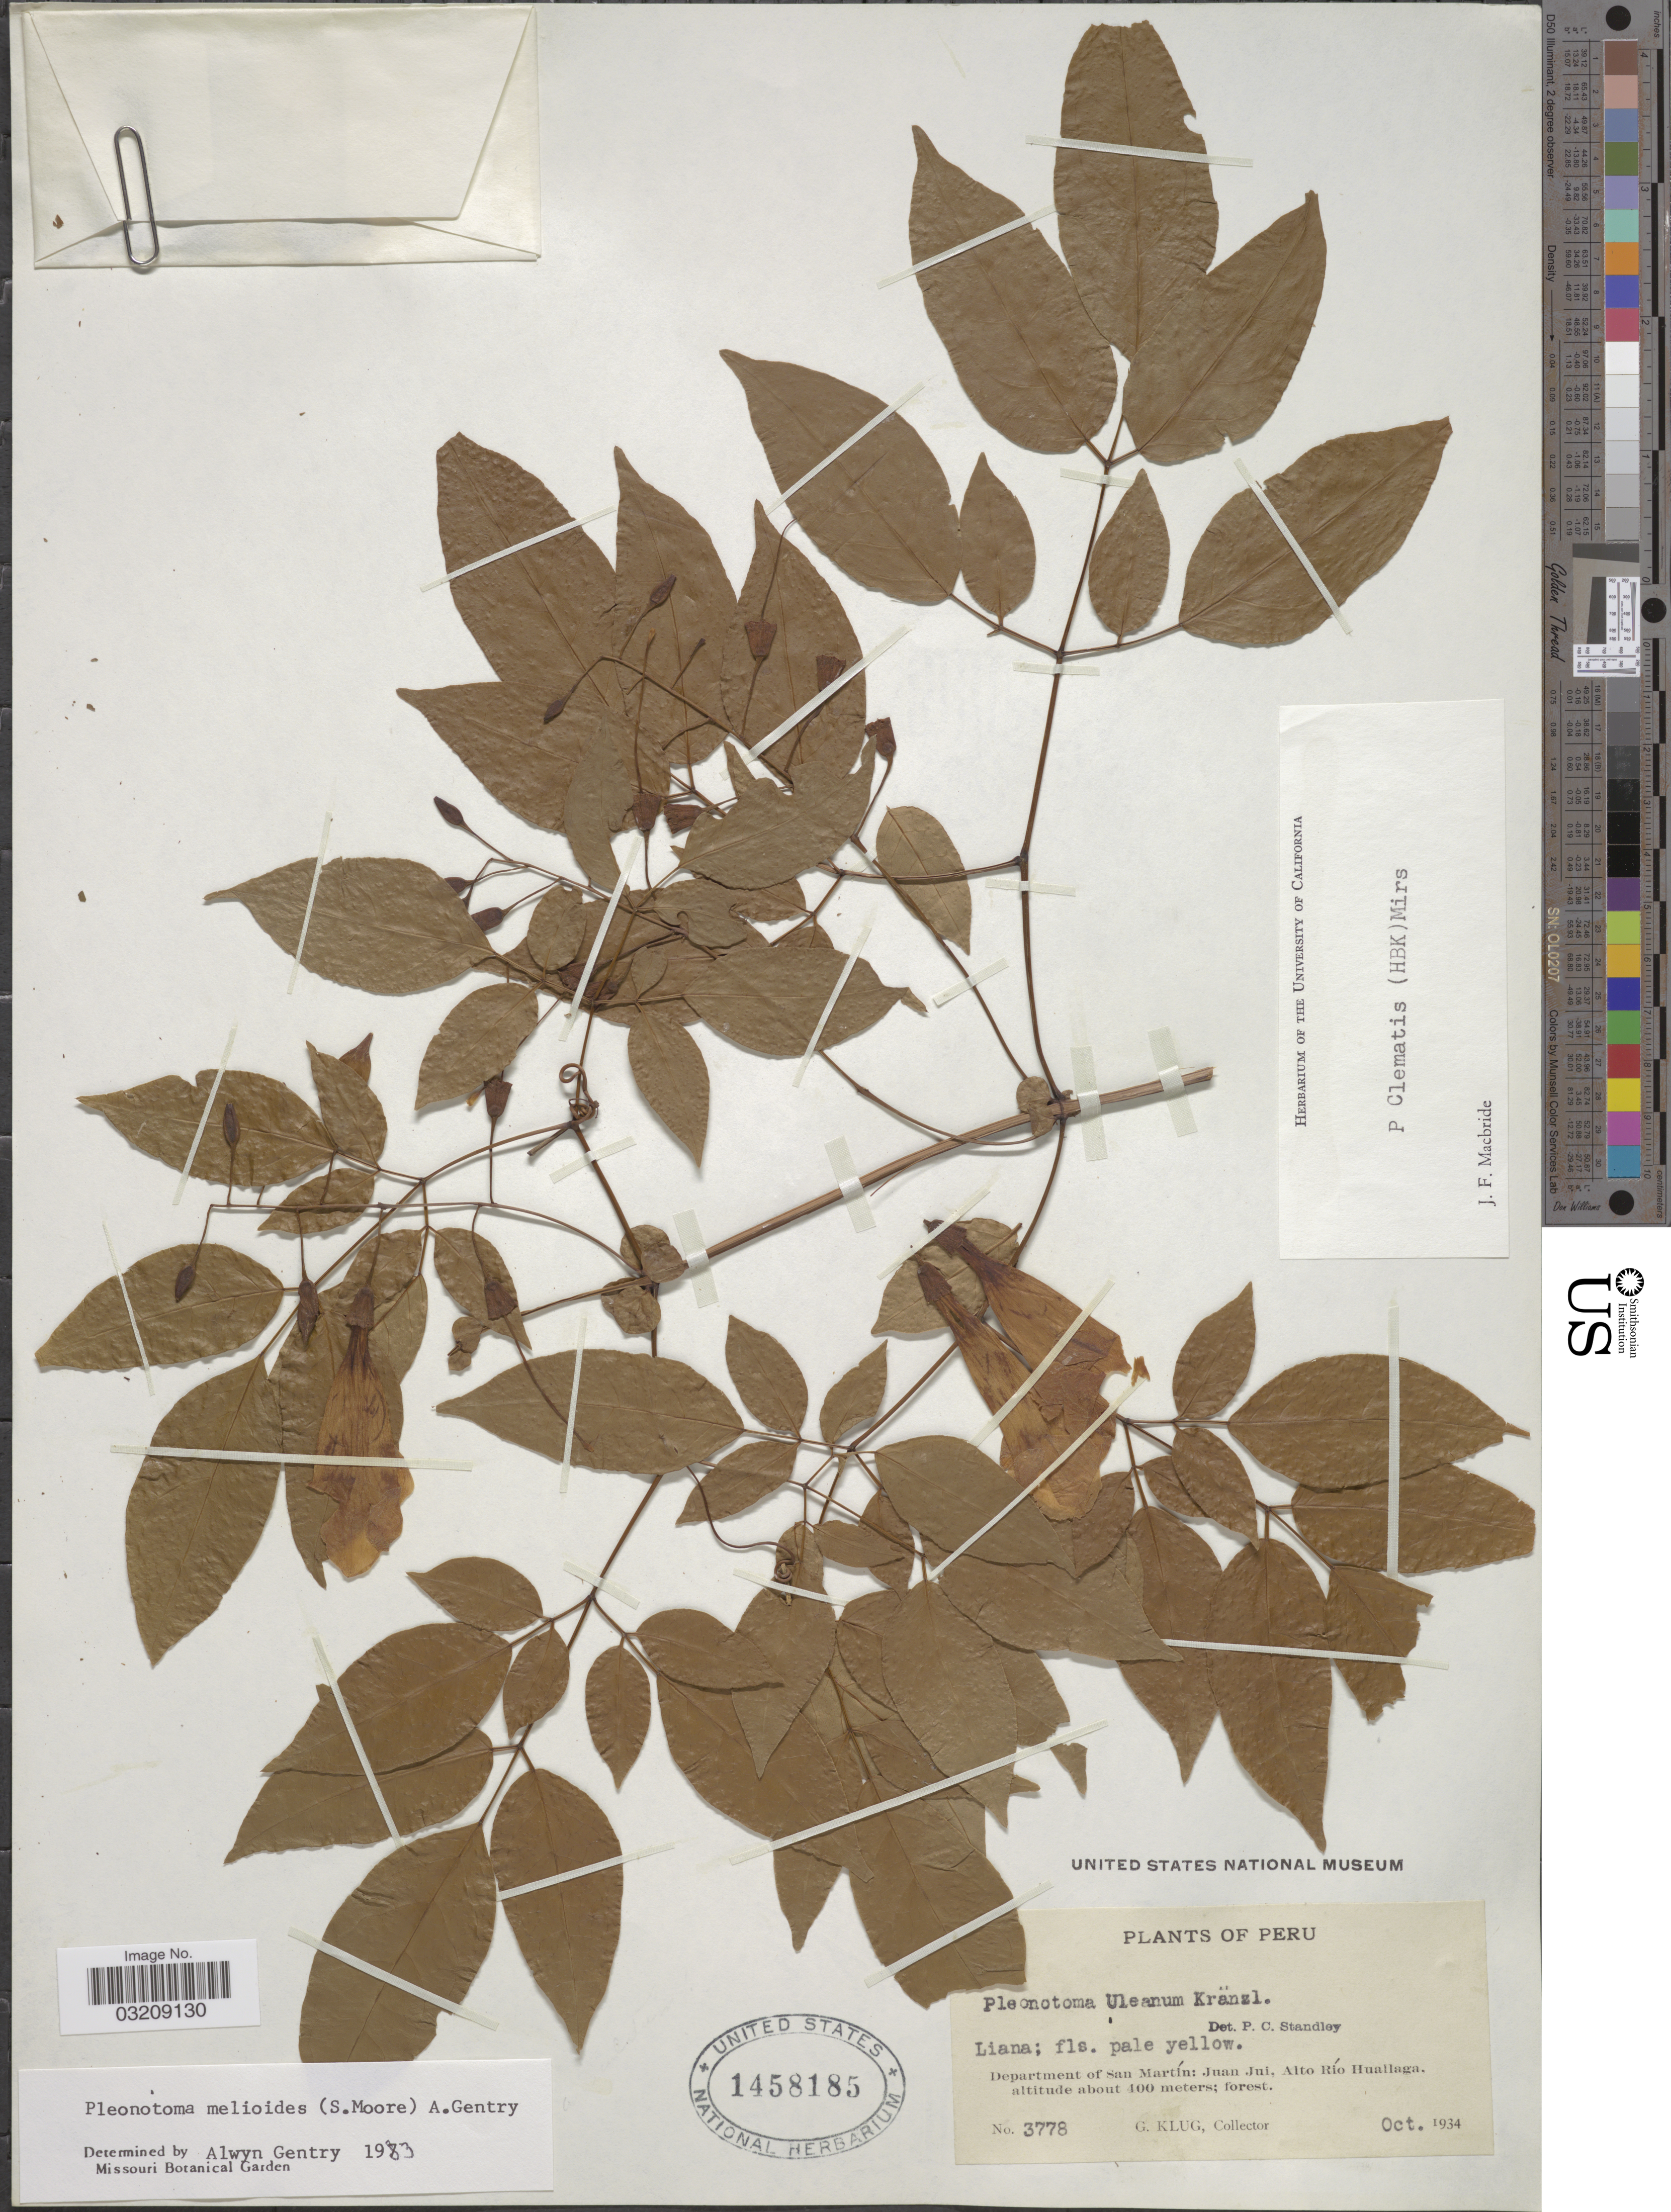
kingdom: Plantae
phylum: Tracheophyta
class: Magnoliopsida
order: Lamiales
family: Bignoniaceae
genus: Pleonotoma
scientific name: Pleonotoma melioides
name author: (S. Moore) A.H. Gentry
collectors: G. Klug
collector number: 3778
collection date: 1934-10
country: Peru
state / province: San Martín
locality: Department of San Martín: Juan Jui. Alto Río Huallaga.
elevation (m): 400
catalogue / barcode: US 1458185